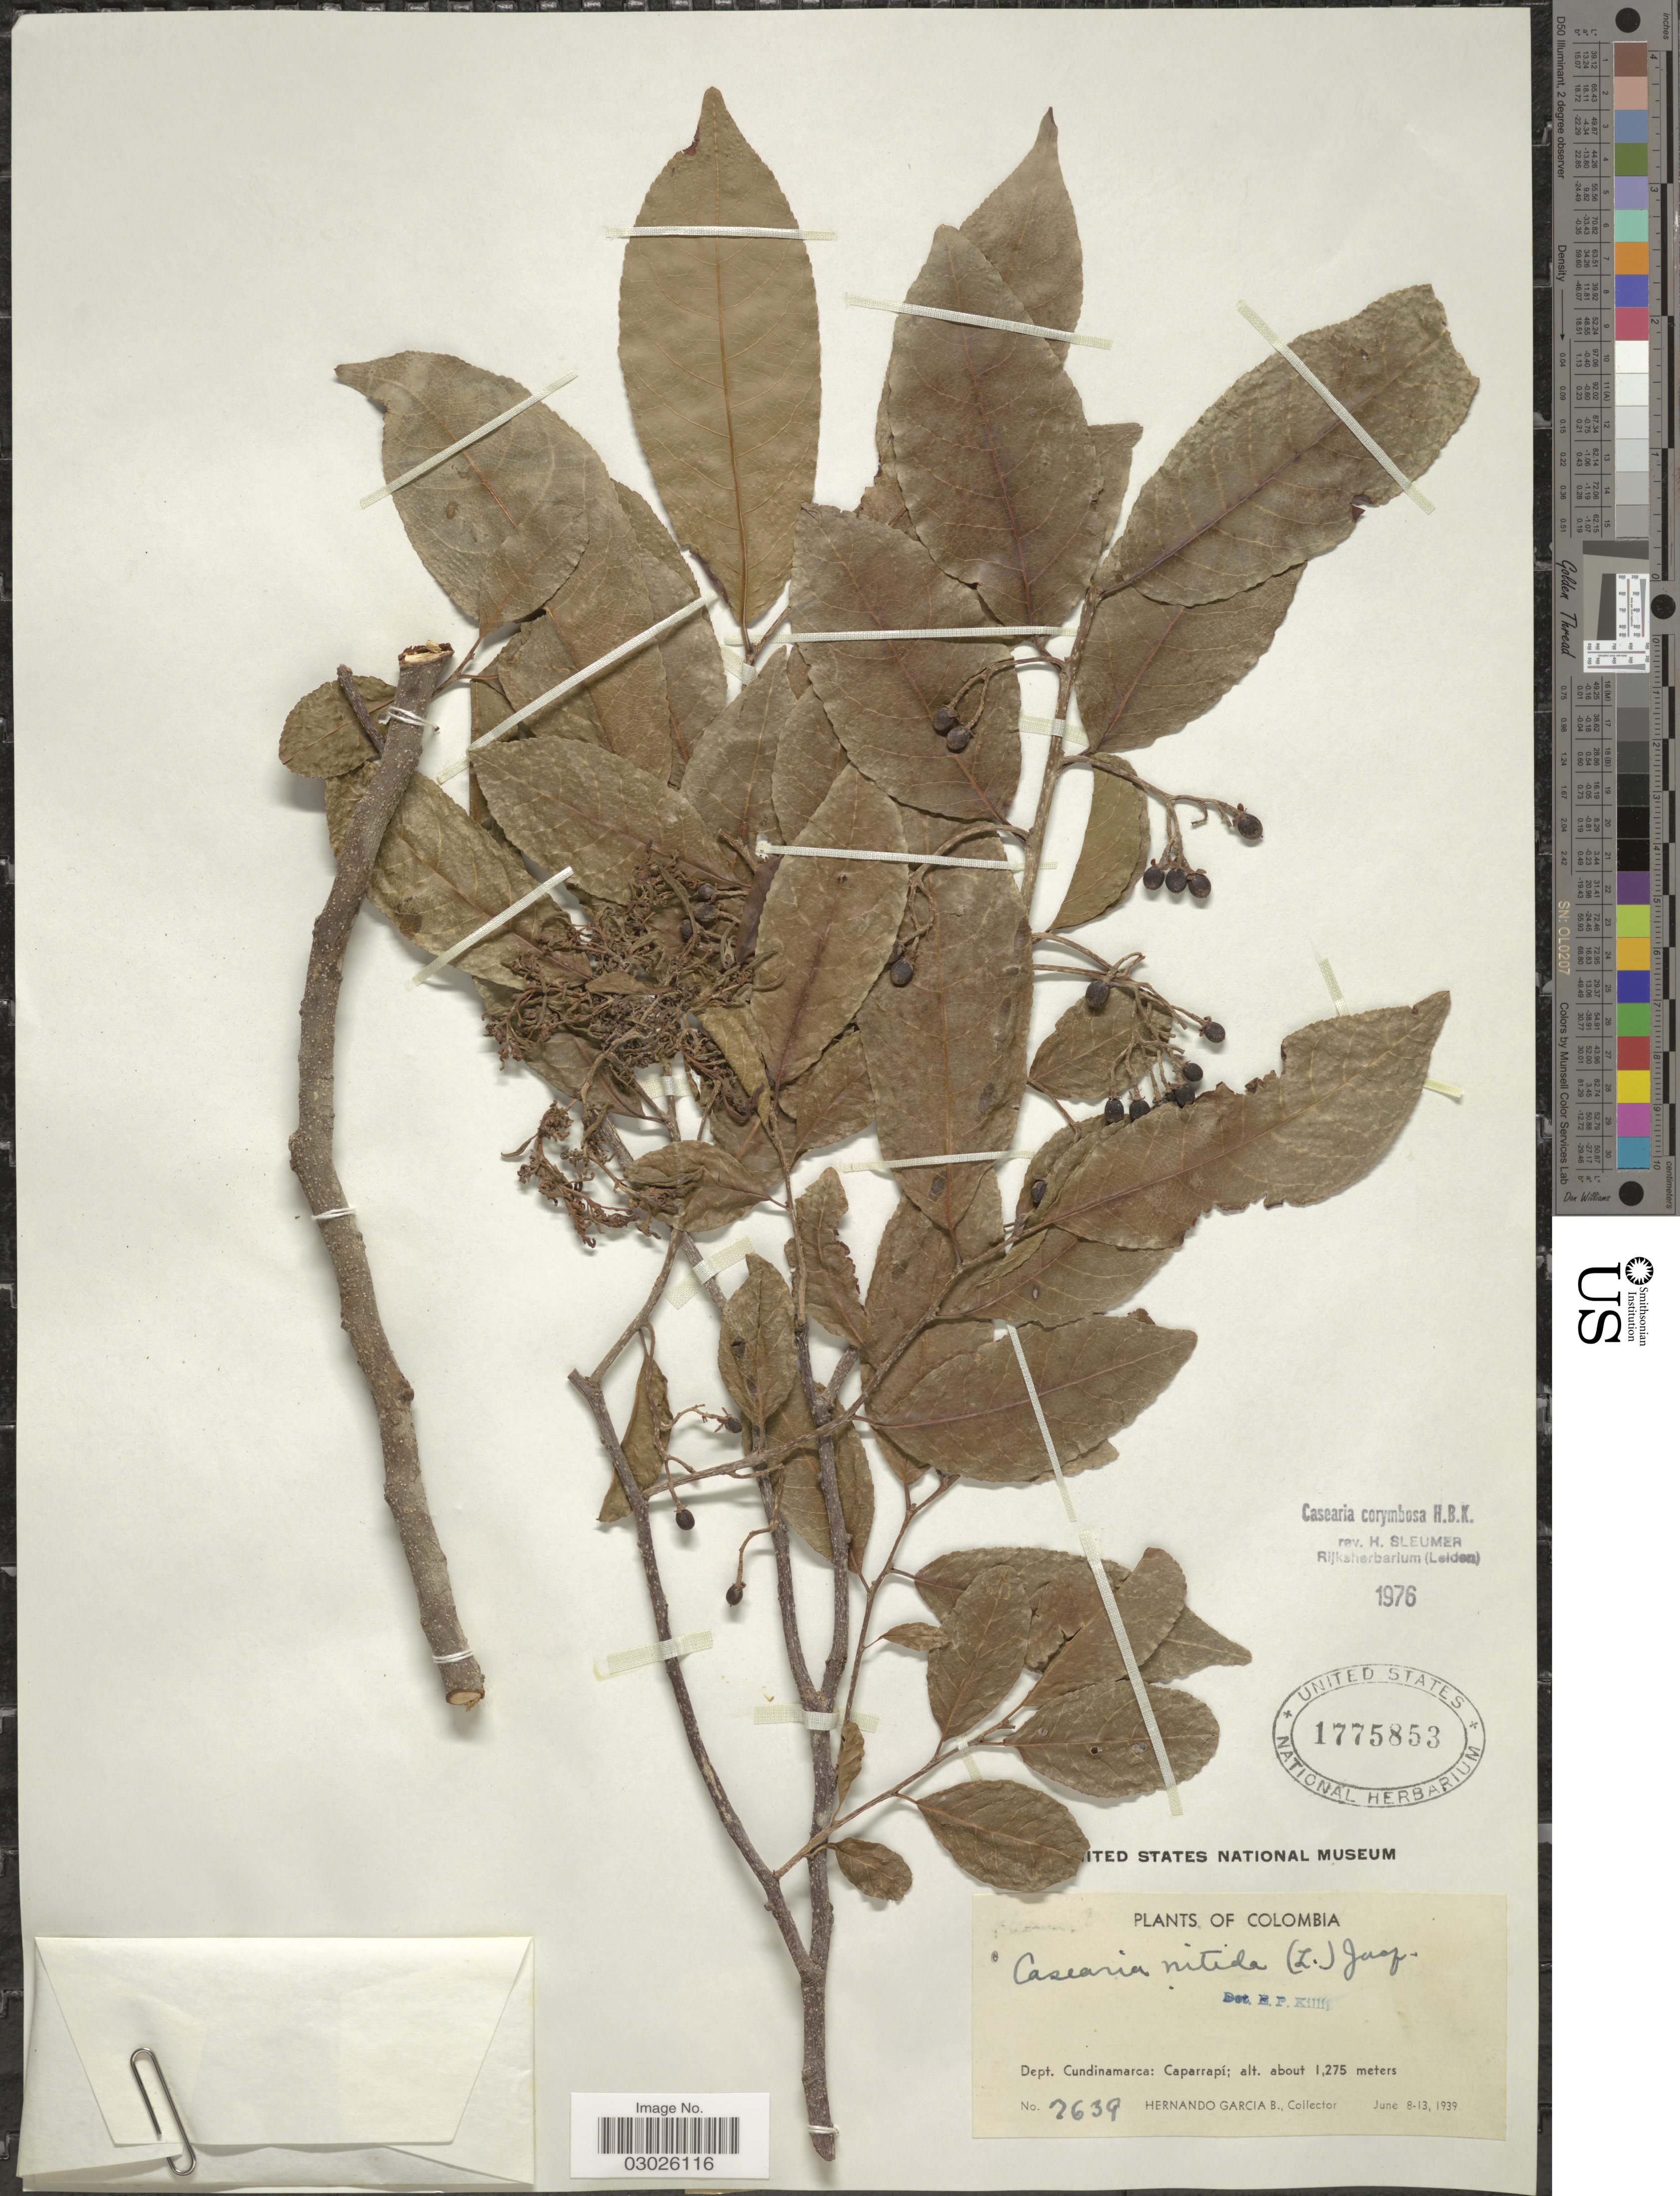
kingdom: Plantae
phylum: Tracheophyta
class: Magnoliopsida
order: Malpighiales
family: Salicaceae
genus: Casearia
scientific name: Casearia corymbosa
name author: Kunth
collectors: H. García Barriga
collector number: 7639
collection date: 1939-06-08/1939-06-13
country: Colombia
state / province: Cundinamarca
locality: Dept. Cundinamarca: Caparrapí.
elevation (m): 1275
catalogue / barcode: US 1775853